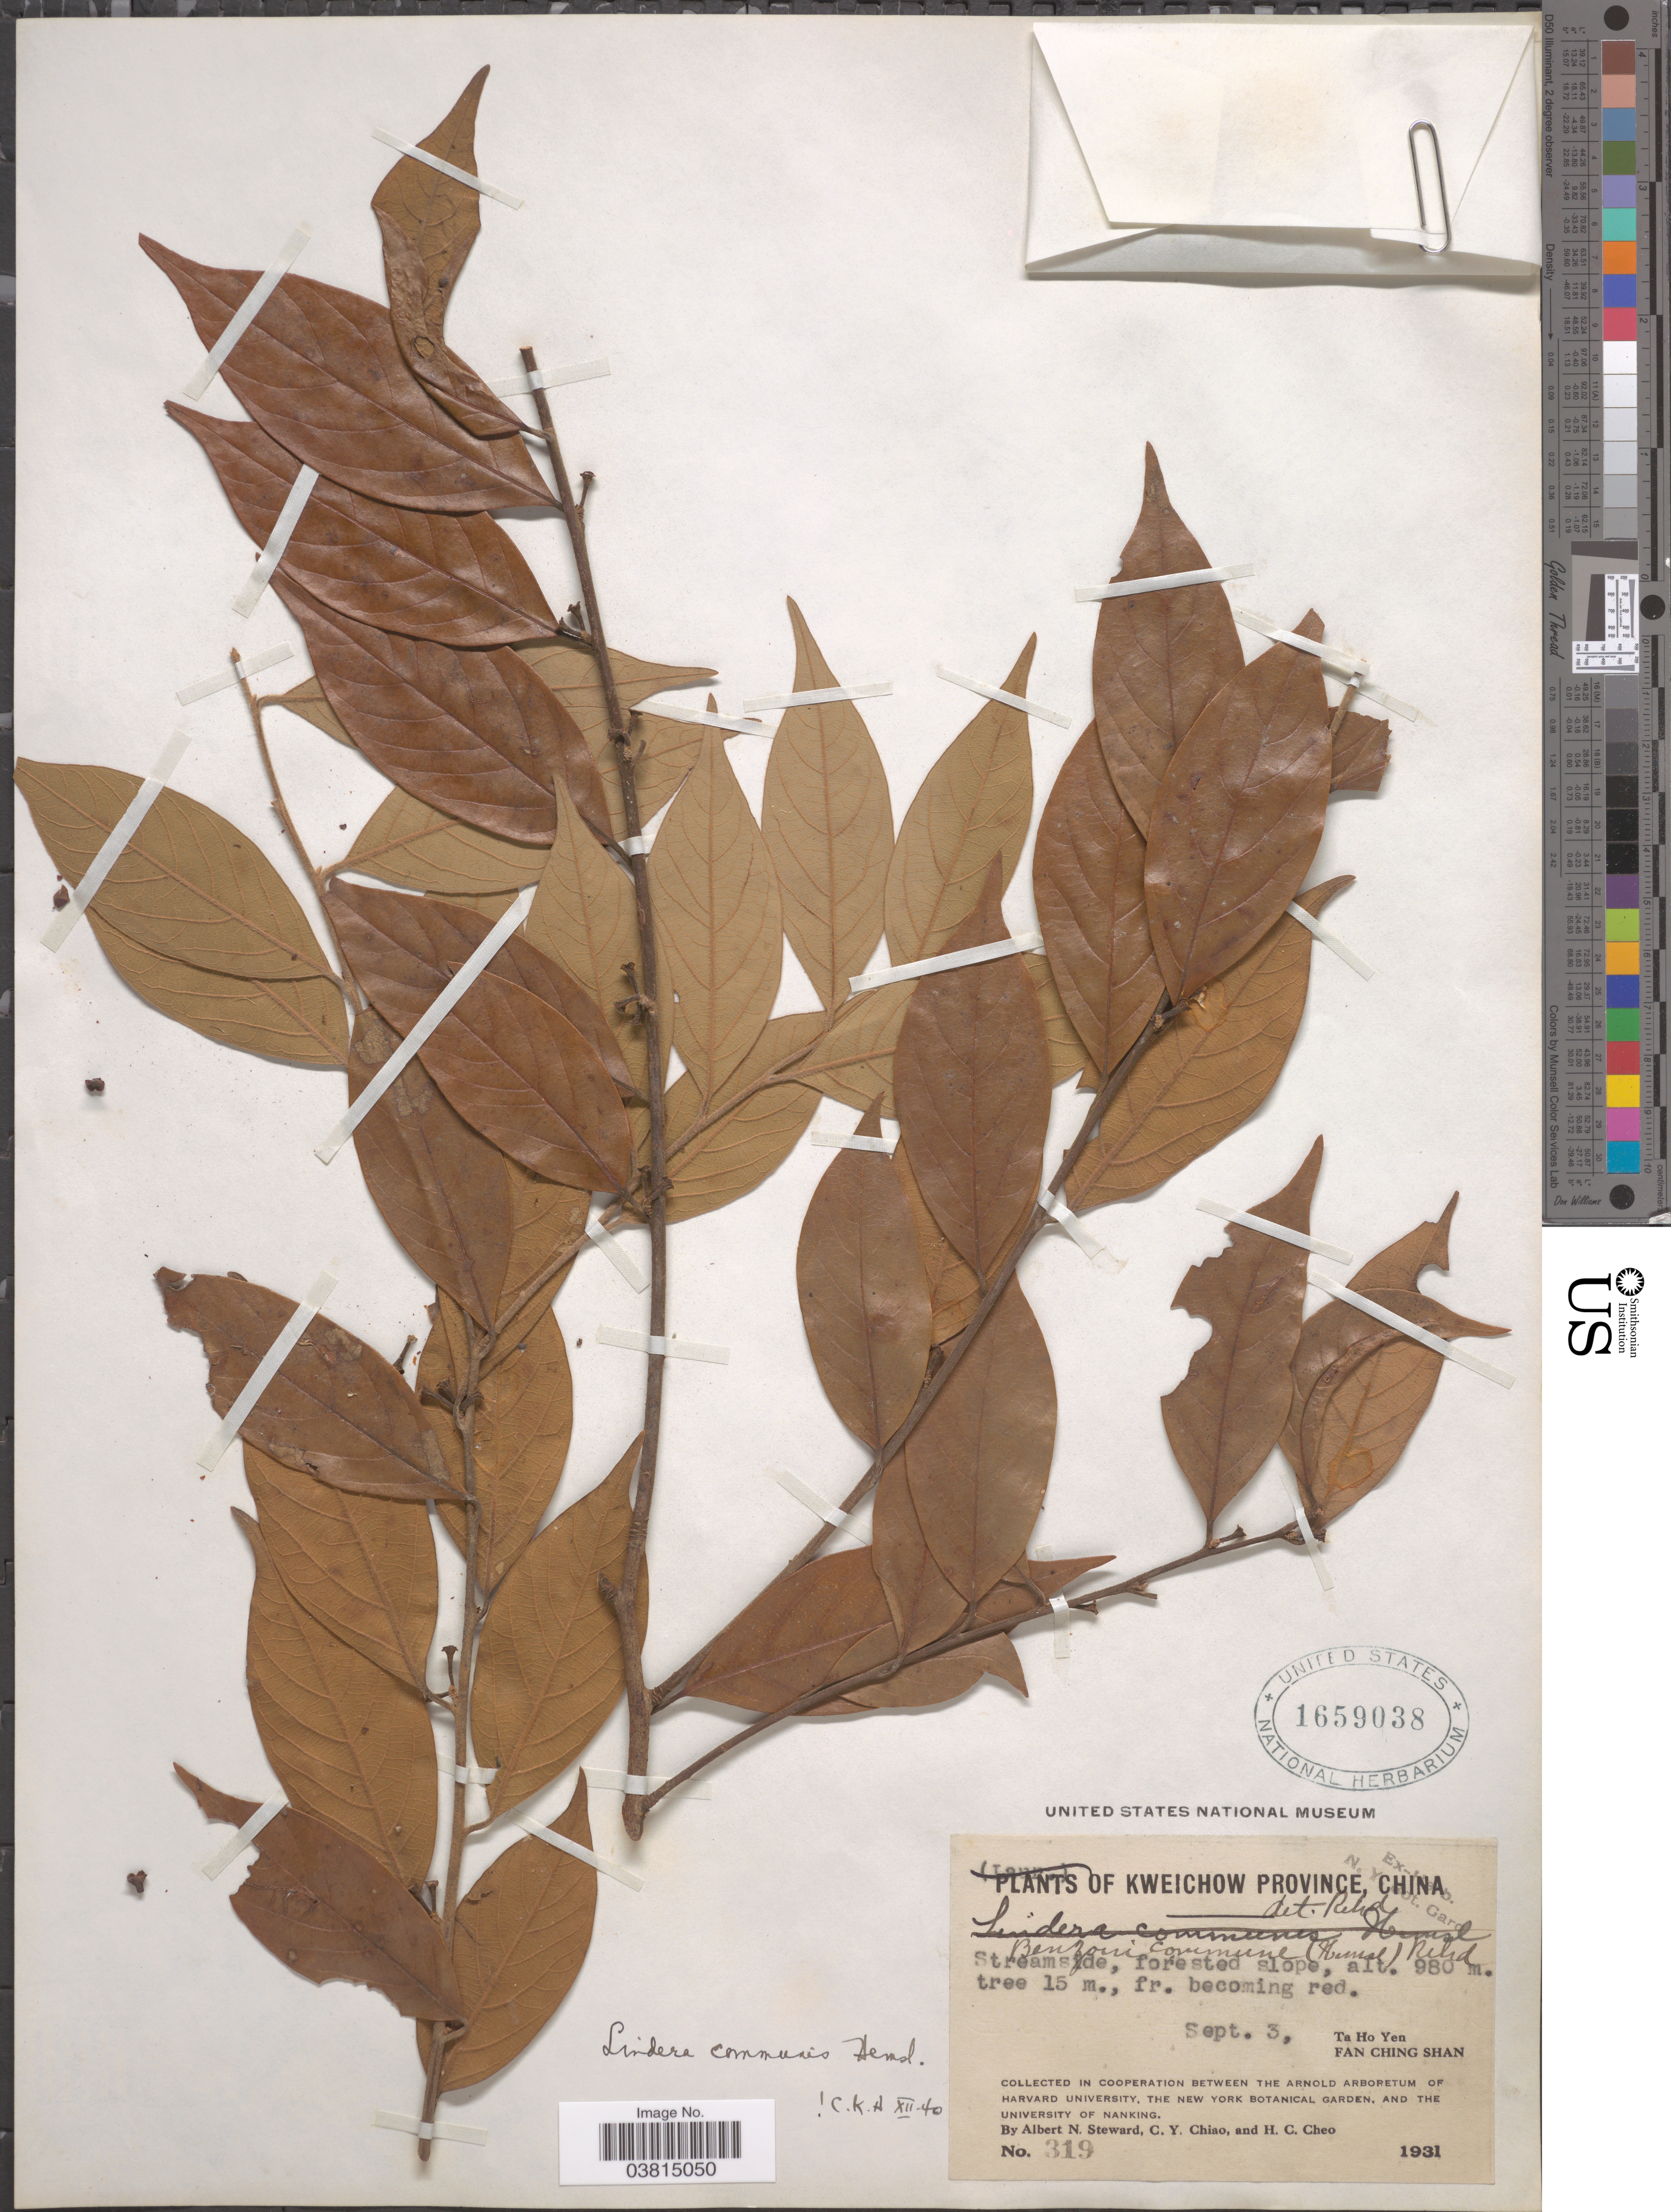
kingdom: Plantae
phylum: Tracheophyta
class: Magnoliopsida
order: Laurales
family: Lauraceae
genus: Lindera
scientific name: Lindera communis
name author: Hemsl.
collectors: A. N. Steward, C. Y. Chiao & H. Cheo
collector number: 319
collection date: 1931-09-03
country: China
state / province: Guizhou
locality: Kweichow Province. Ta Ho Yen. Fan Ching Shan.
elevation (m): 980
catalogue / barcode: US 1659038